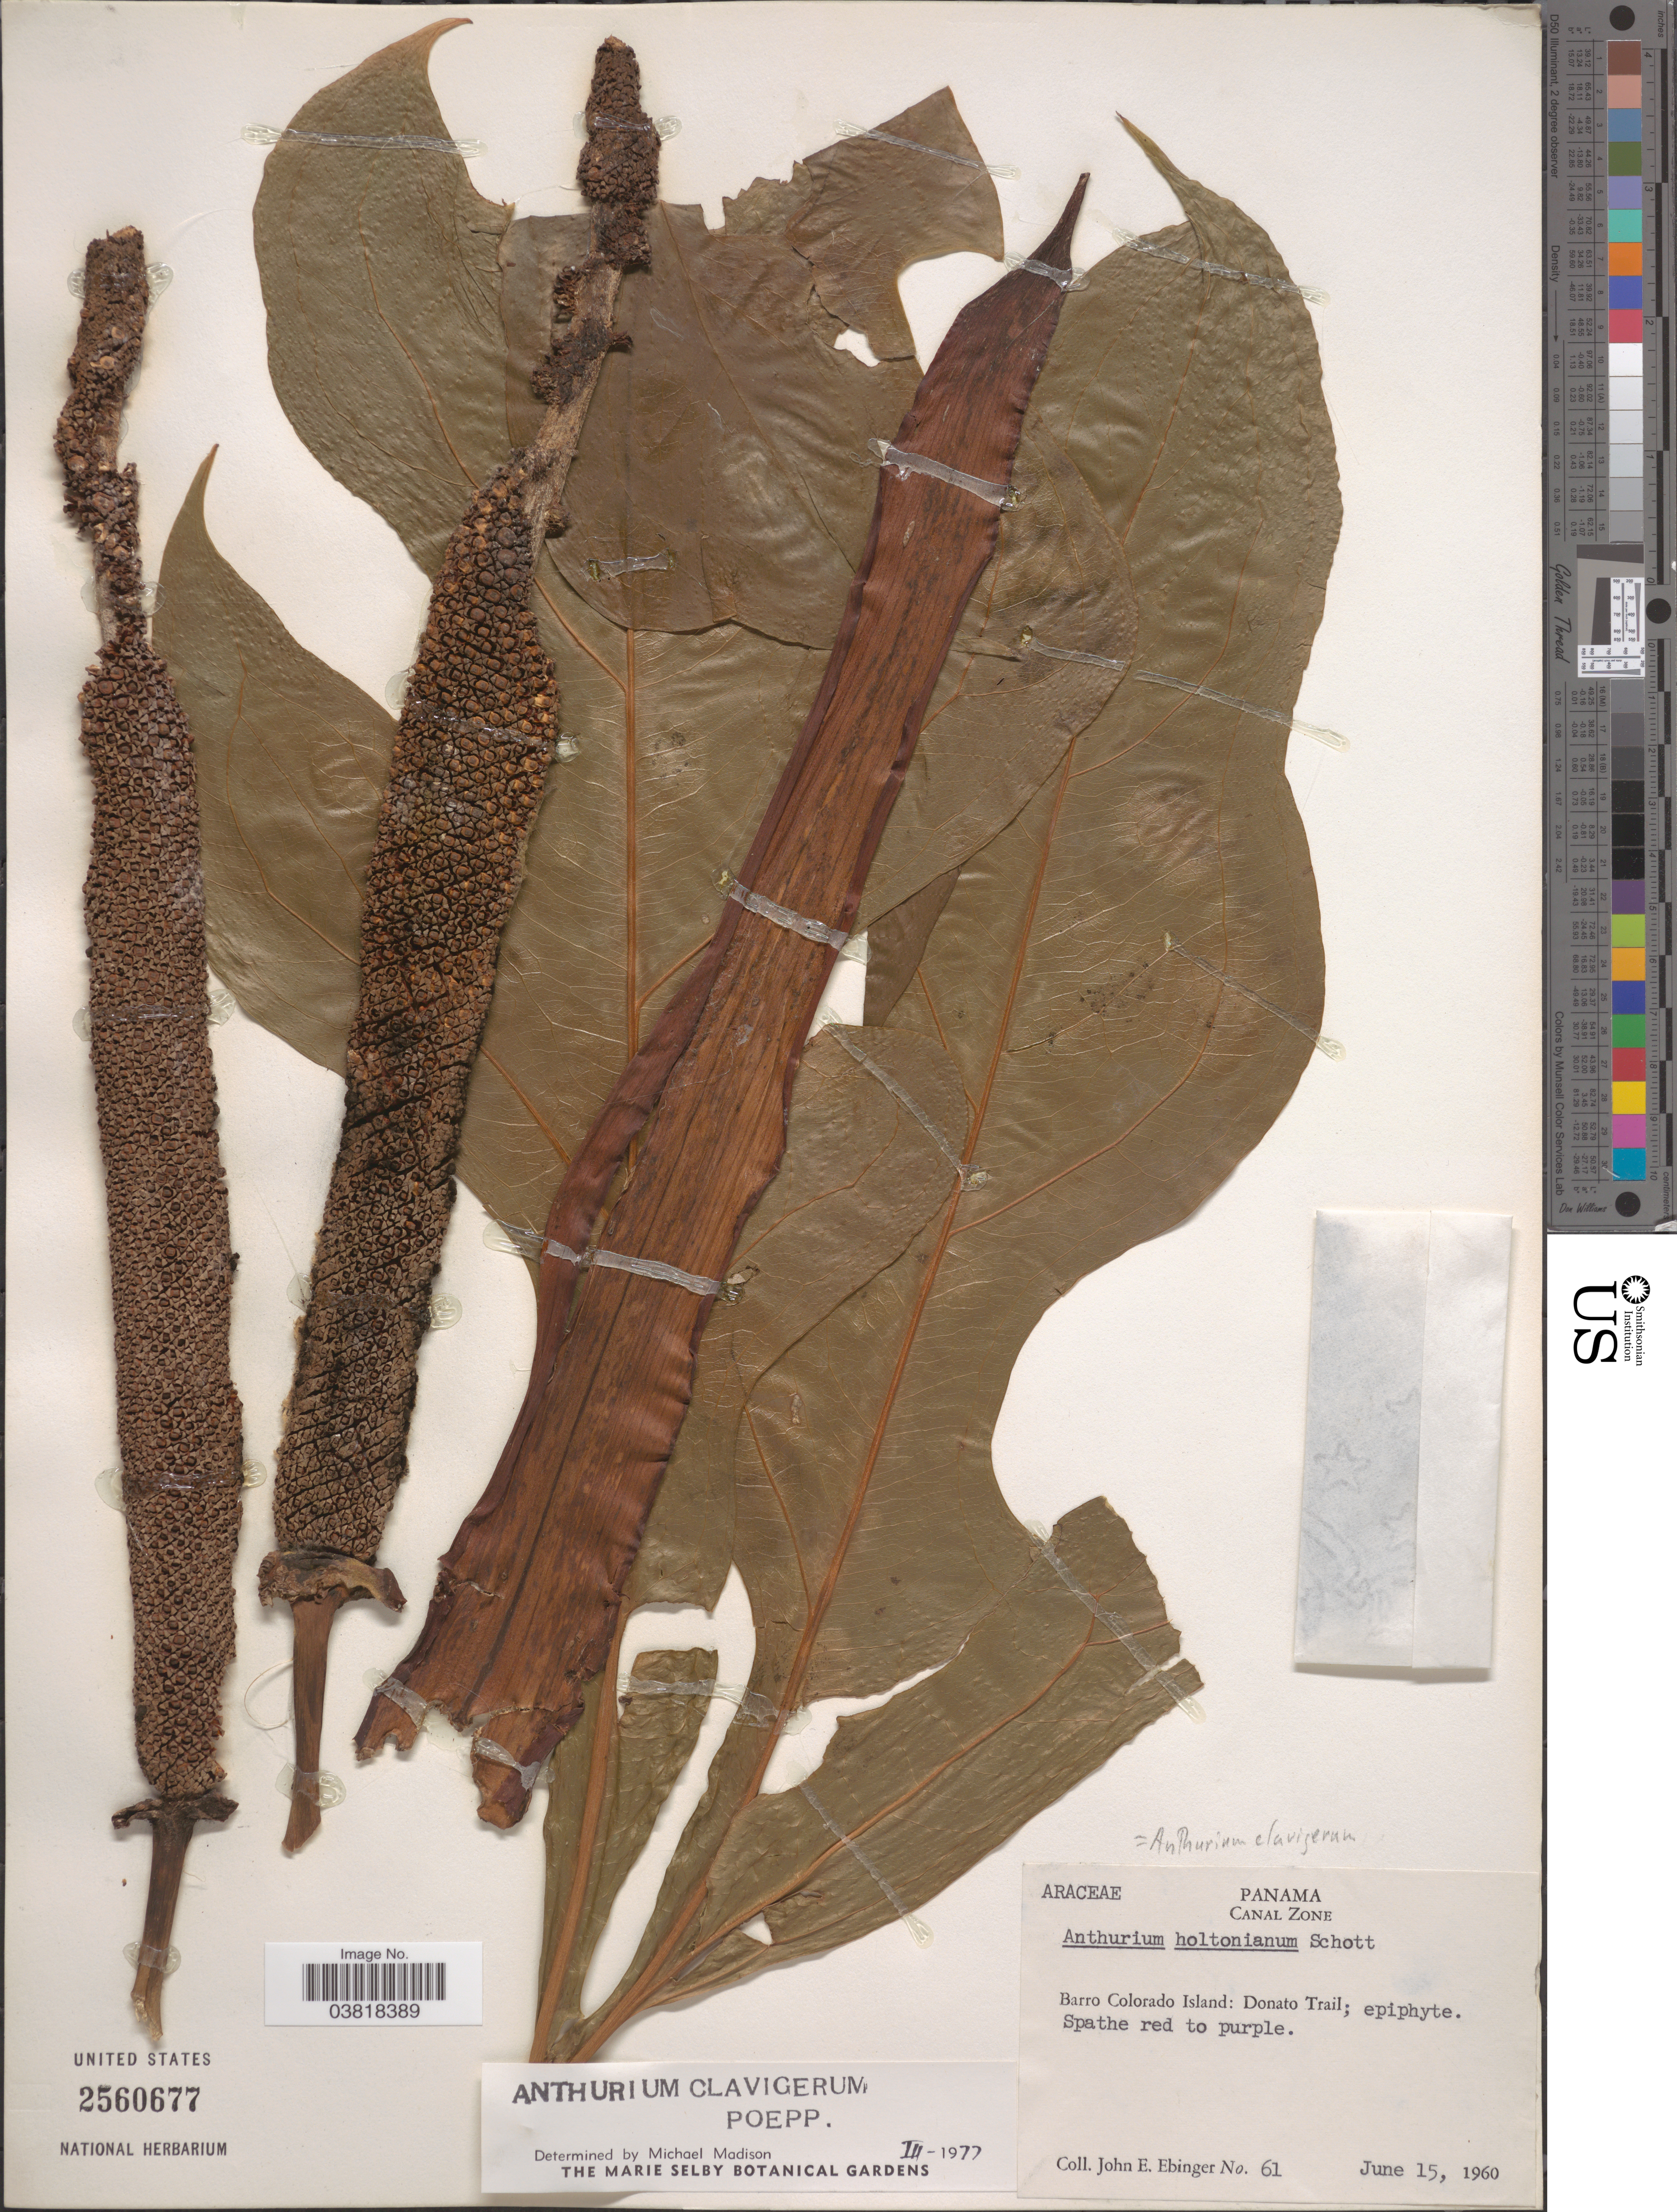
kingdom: Plantae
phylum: Tracheophyta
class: Liliopsida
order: Alismatales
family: Araceae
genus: Anthurium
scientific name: Anthurium clavigerum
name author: Poepp. & Endl.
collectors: J. Ebinger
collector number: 61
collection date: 1960-06-15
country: Panama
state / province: Panamá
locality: Canal Zone. Barro Colorado Island: Bonato Trail.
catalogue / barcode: US 2560677